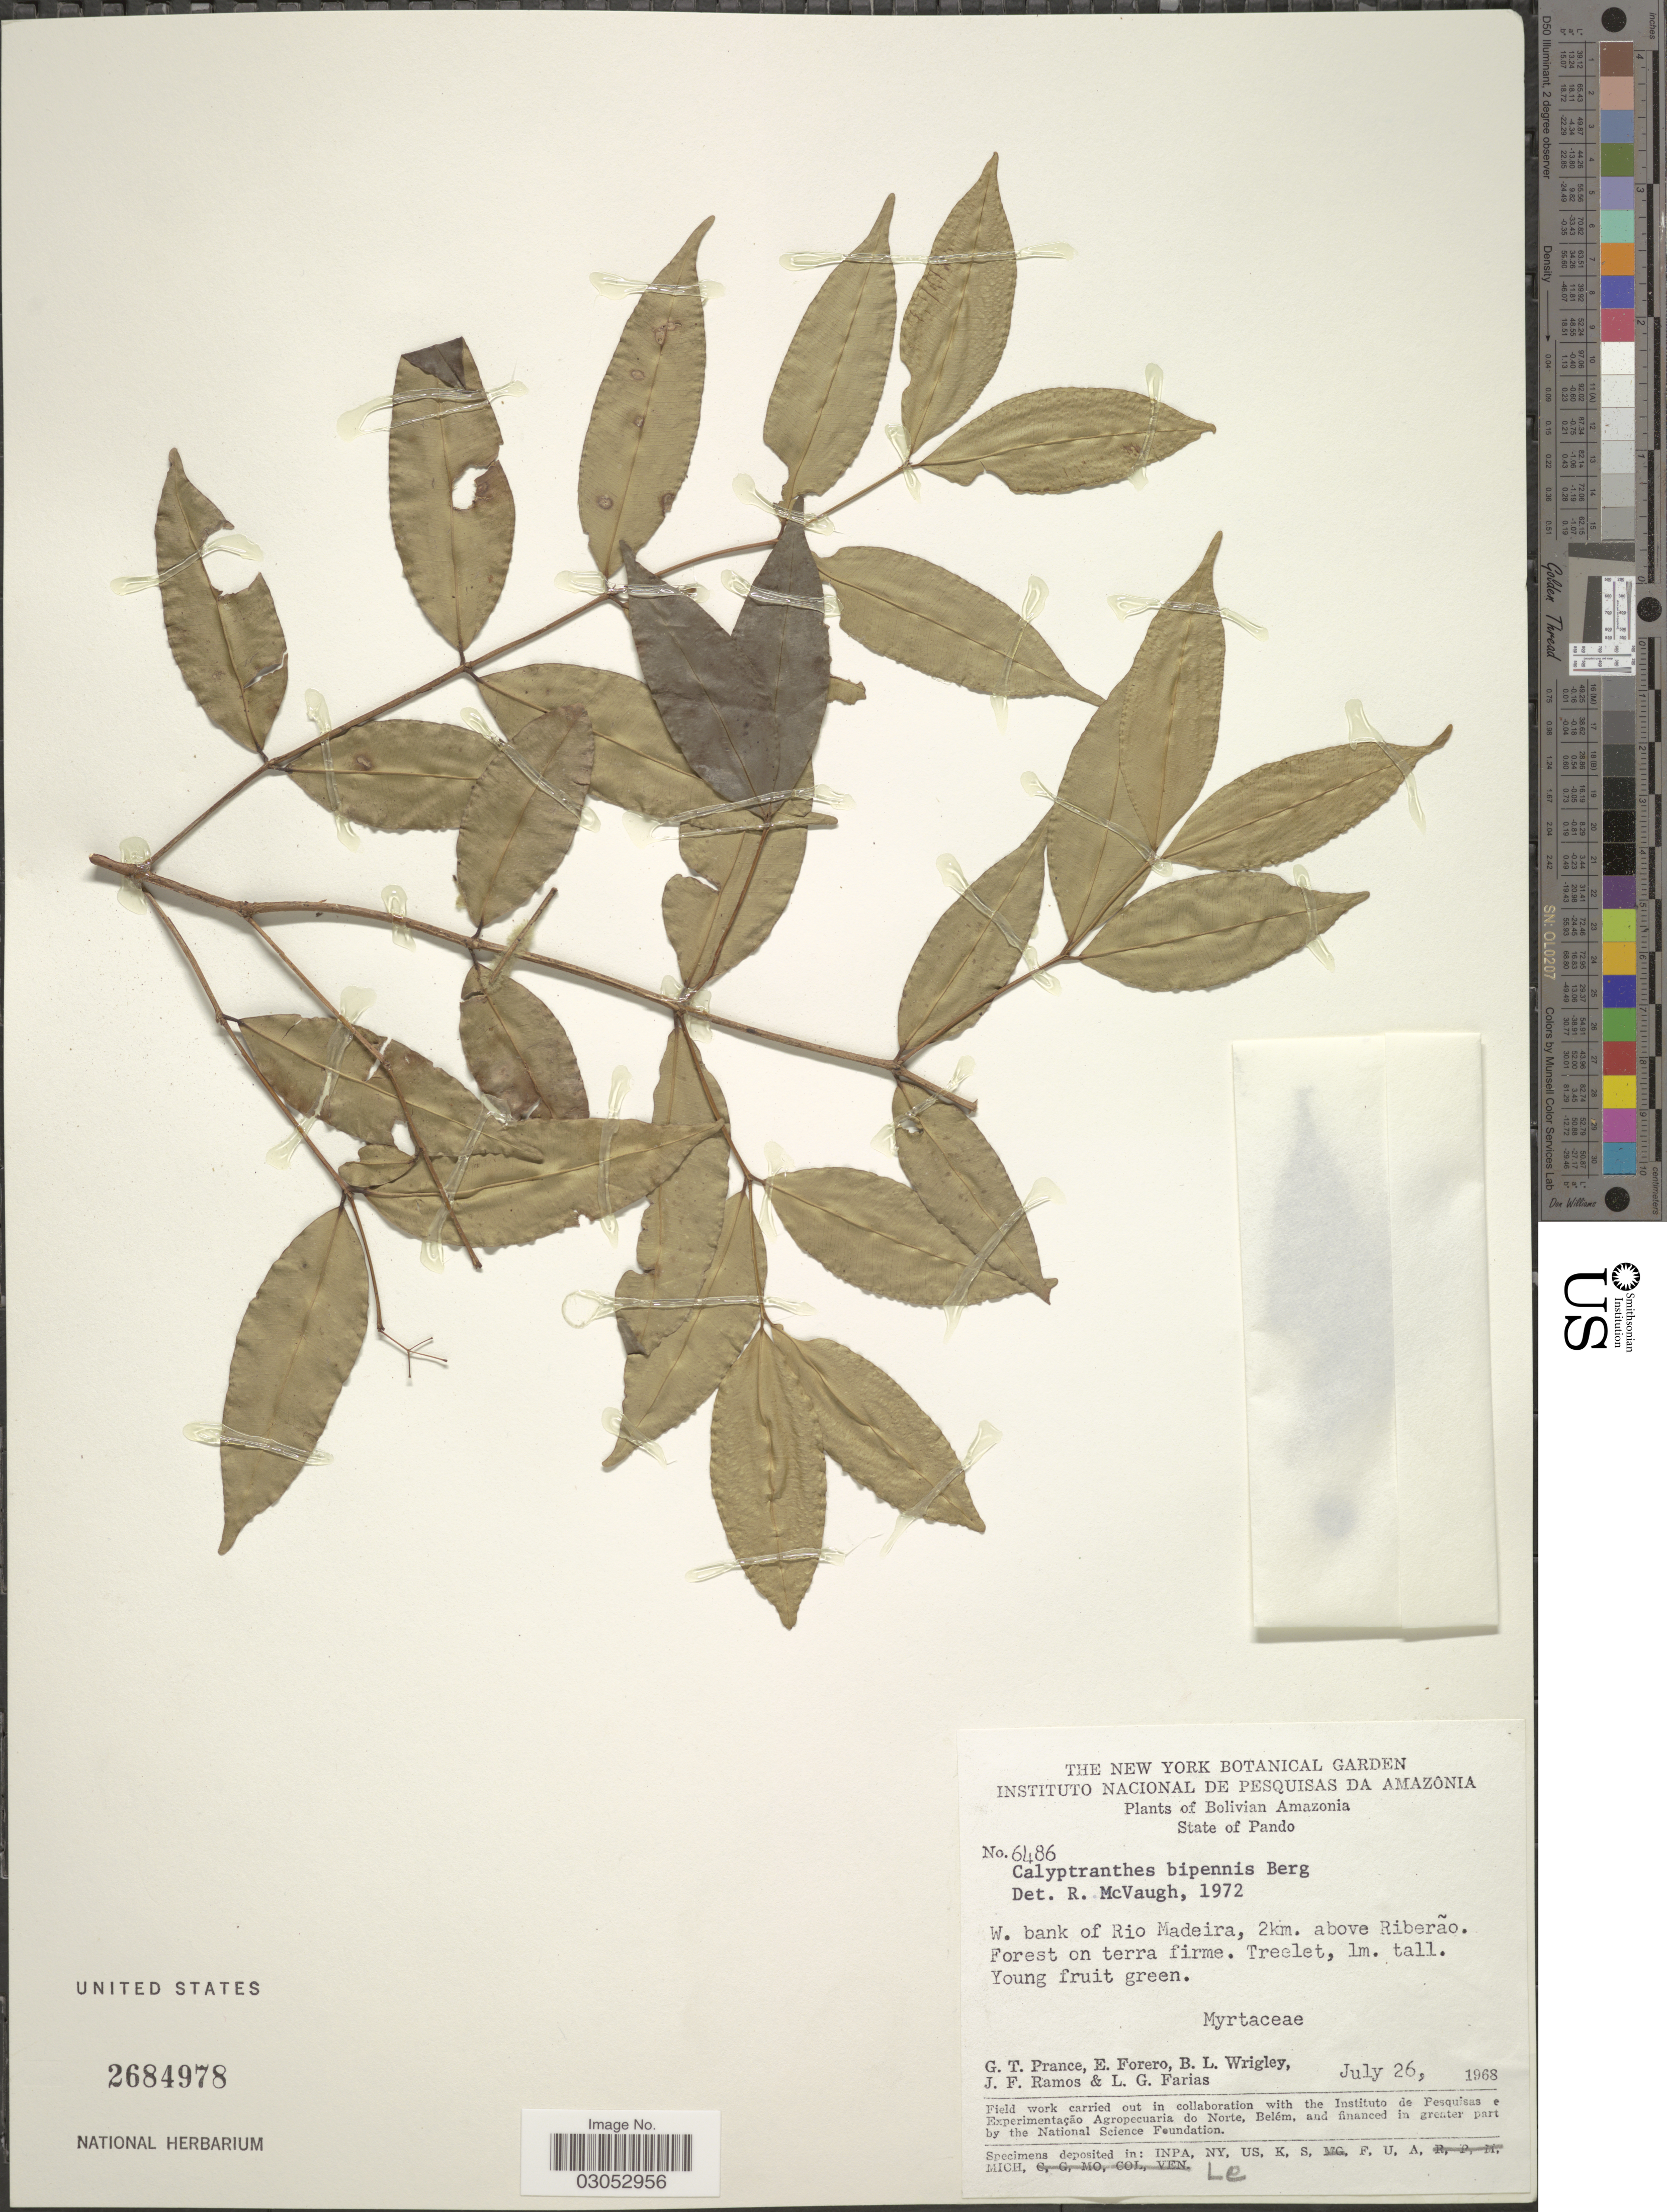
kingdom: Plantae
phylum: Tracheophyta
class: Magnoliopsida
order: Myrtales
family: Myrtaceae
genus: Myrcia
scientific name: Myrcia hylobates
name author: (Standl. ex Amshoff) E. Lucas & K. Samra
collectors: G. T. Prance, E. Forero, B. L. Wrigley, J. F. Ramos & L. G. Farias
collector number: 6486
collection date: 1968-07-26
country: Bolivia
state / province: Pando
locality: Bolivian Amazonia, State of Pando, W. bank of Rio Madeira, 2km. above Riberão. Forest on terra firme.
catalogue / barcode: US 2684978